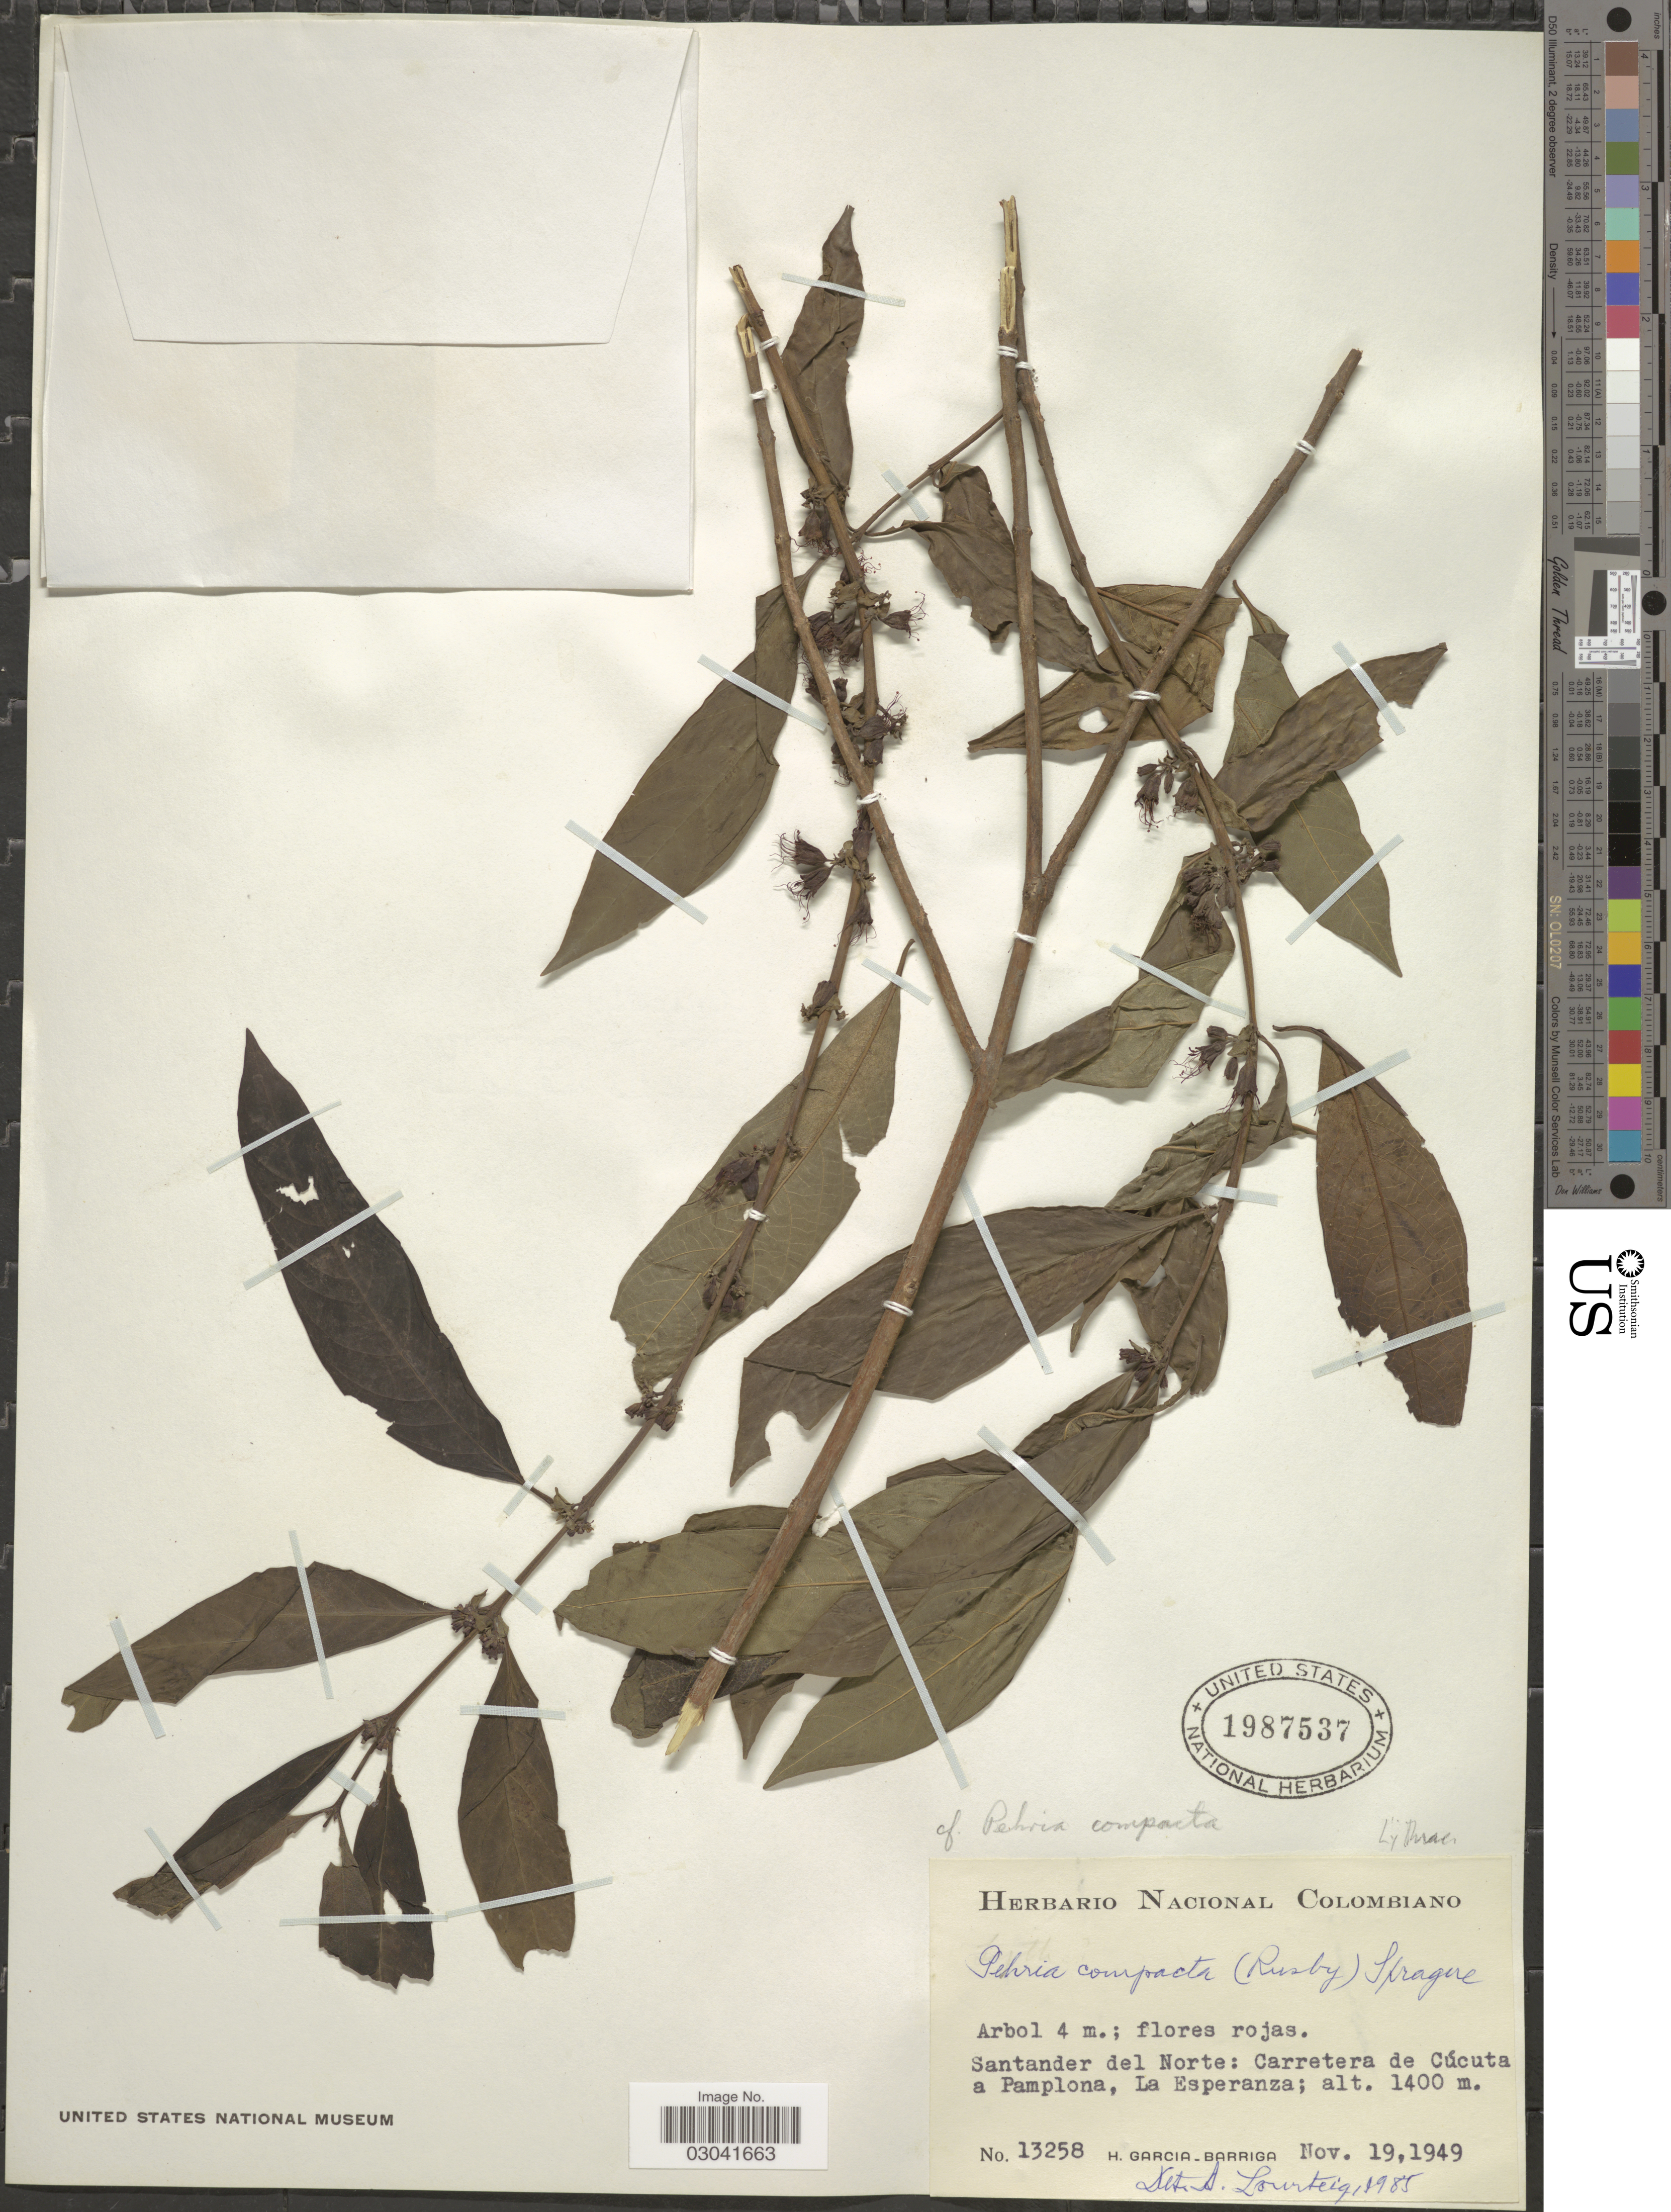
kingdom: Plantae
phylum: Tracheophyta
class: Magnoliopsida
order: Myrtales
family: Lythraceae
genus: Pehria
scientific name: Pehria compacta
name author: Sprague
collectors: H. García Barriga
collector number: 13258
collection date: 1949-11-19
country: Colombia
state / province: Norte de Santander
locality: Santander del Norte: Carretera de Cúcuta a Pamplona, La Esperanza.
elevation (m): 1400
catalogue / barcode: US 1987537